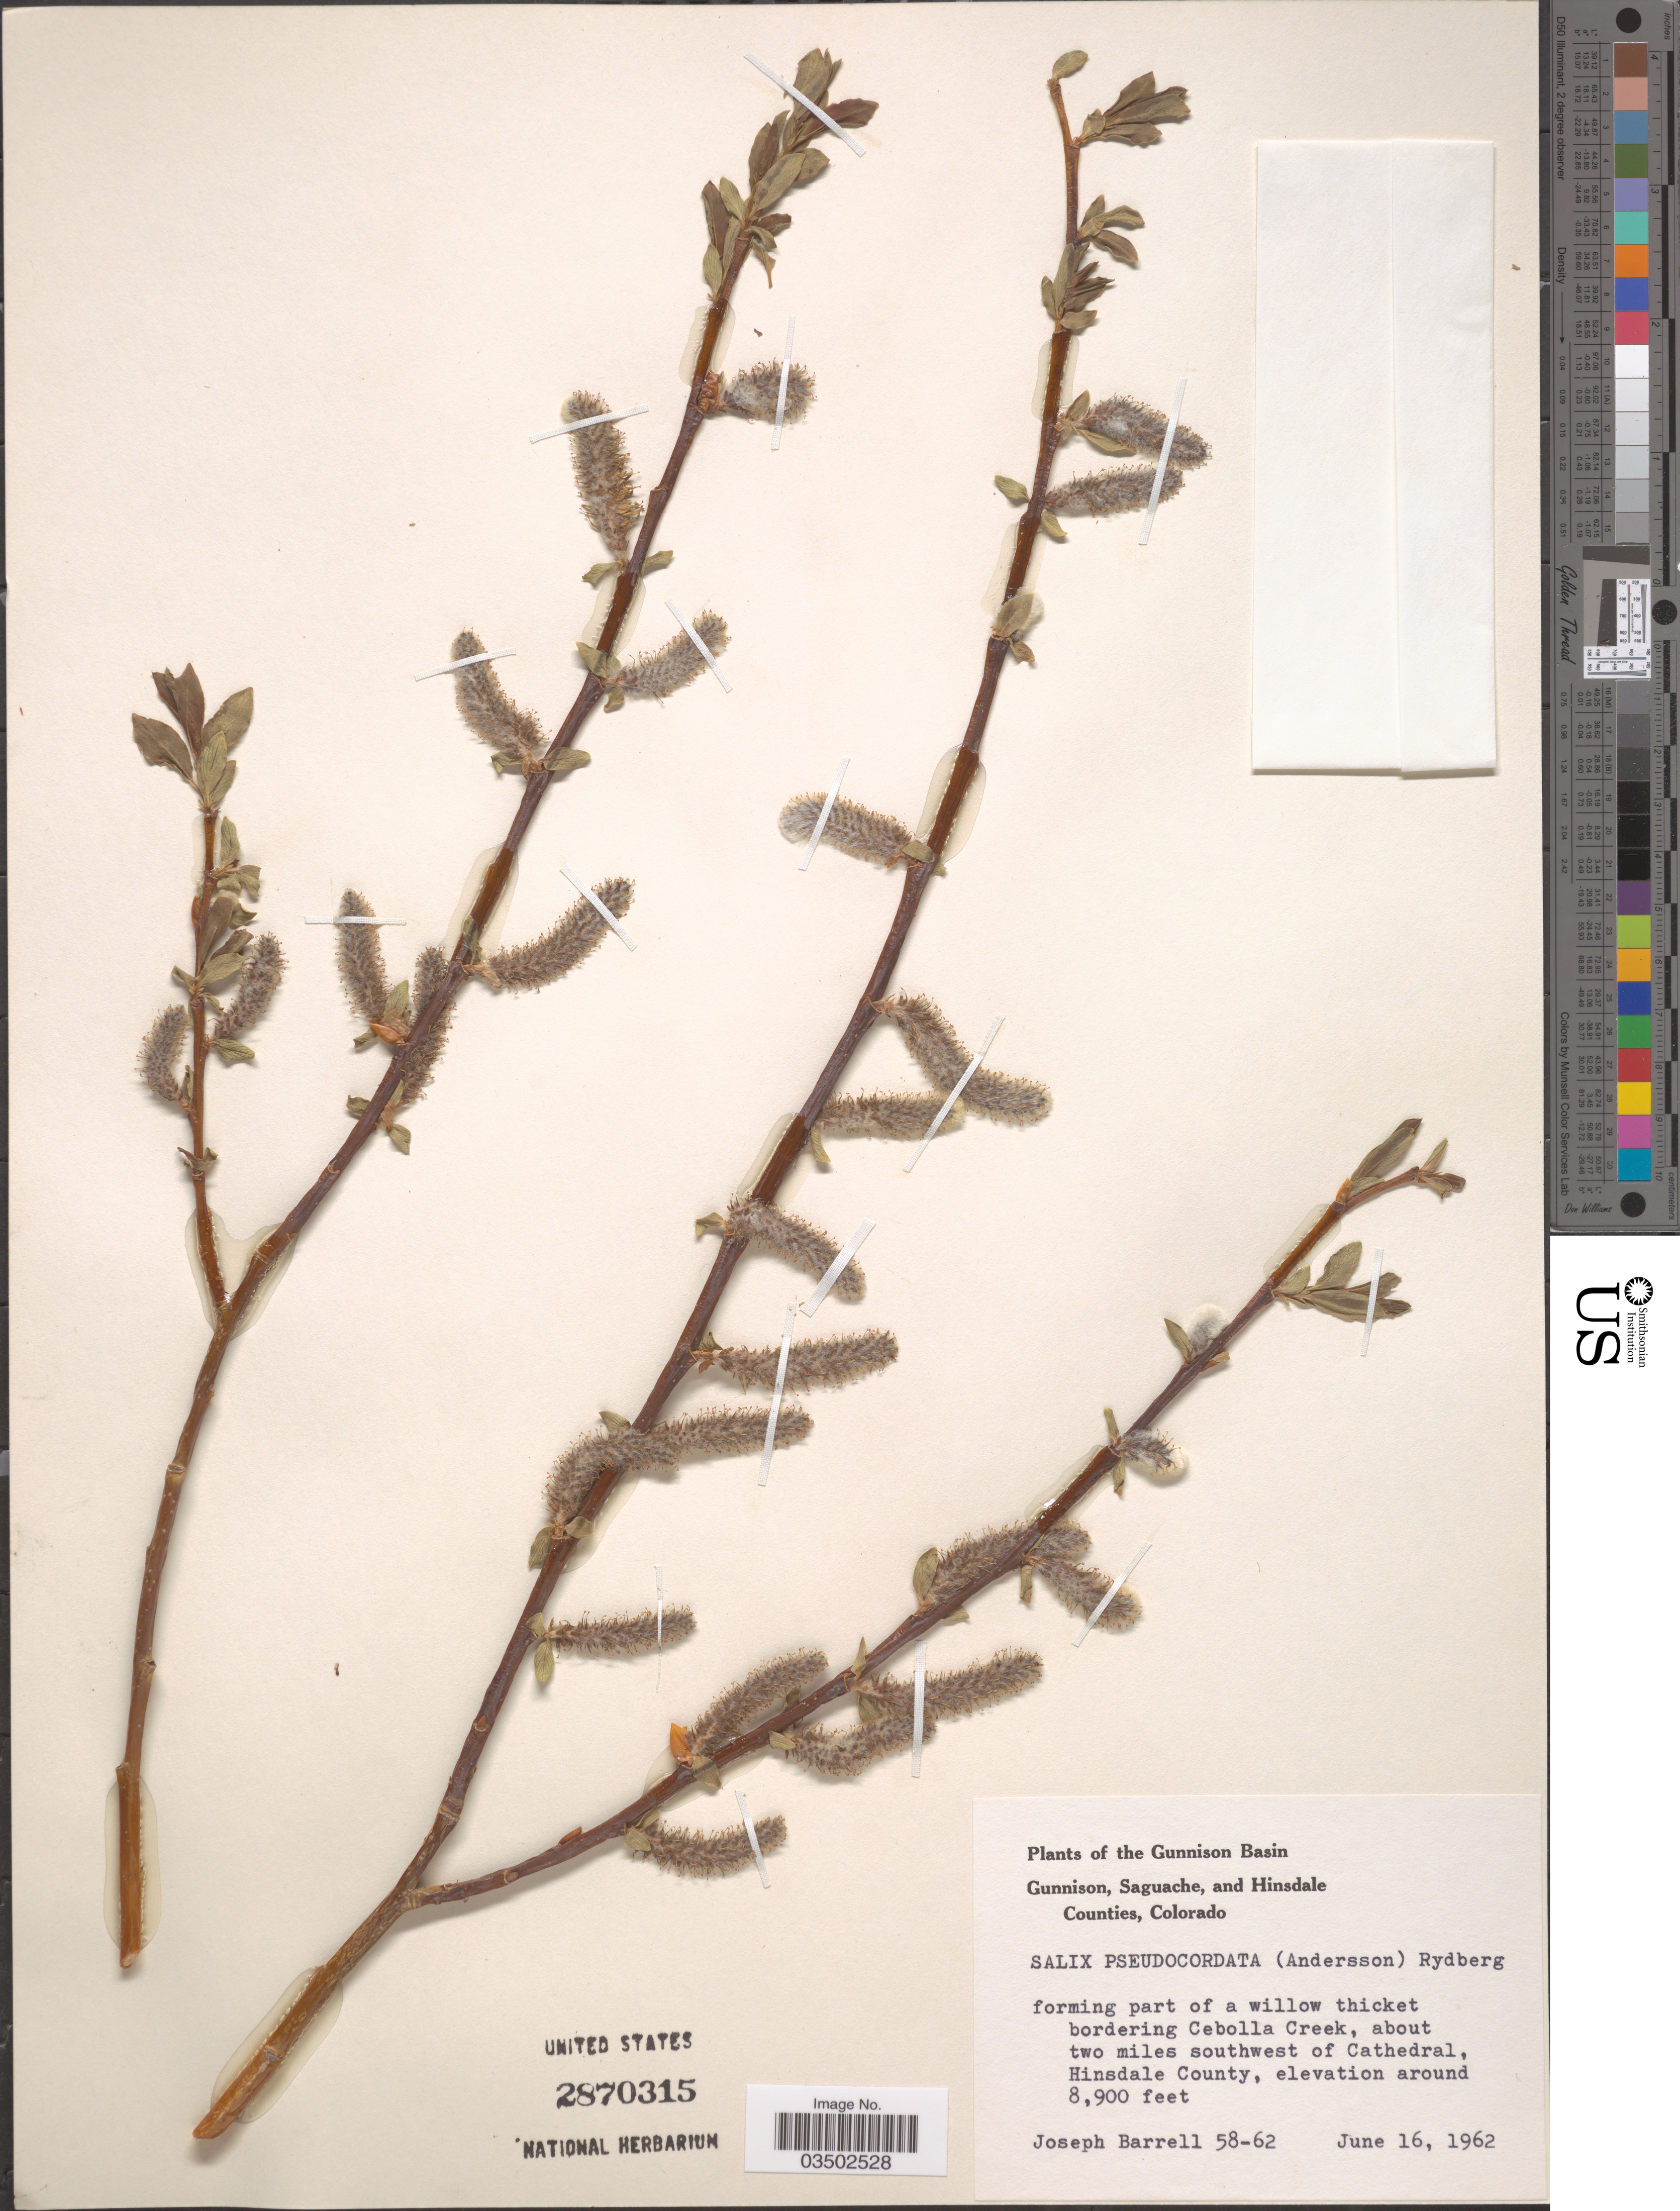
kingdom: Plantae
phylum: Tracheophyta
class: Magnoliopsida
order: Malpighiales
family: Salicaceae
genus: Salix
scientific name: Salix pseudocordata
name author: (Andersson) Andersson ex Rydb.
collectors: J. Barrell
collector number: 58-62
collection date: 1962-06-16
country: United States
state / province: Colorado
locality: The Gunnison Basin. A willow thicket bordering Cebolla Creek, about two miles southwest of Cathedral, Hinsdale County.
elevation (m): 2713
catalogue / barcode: US 2870315